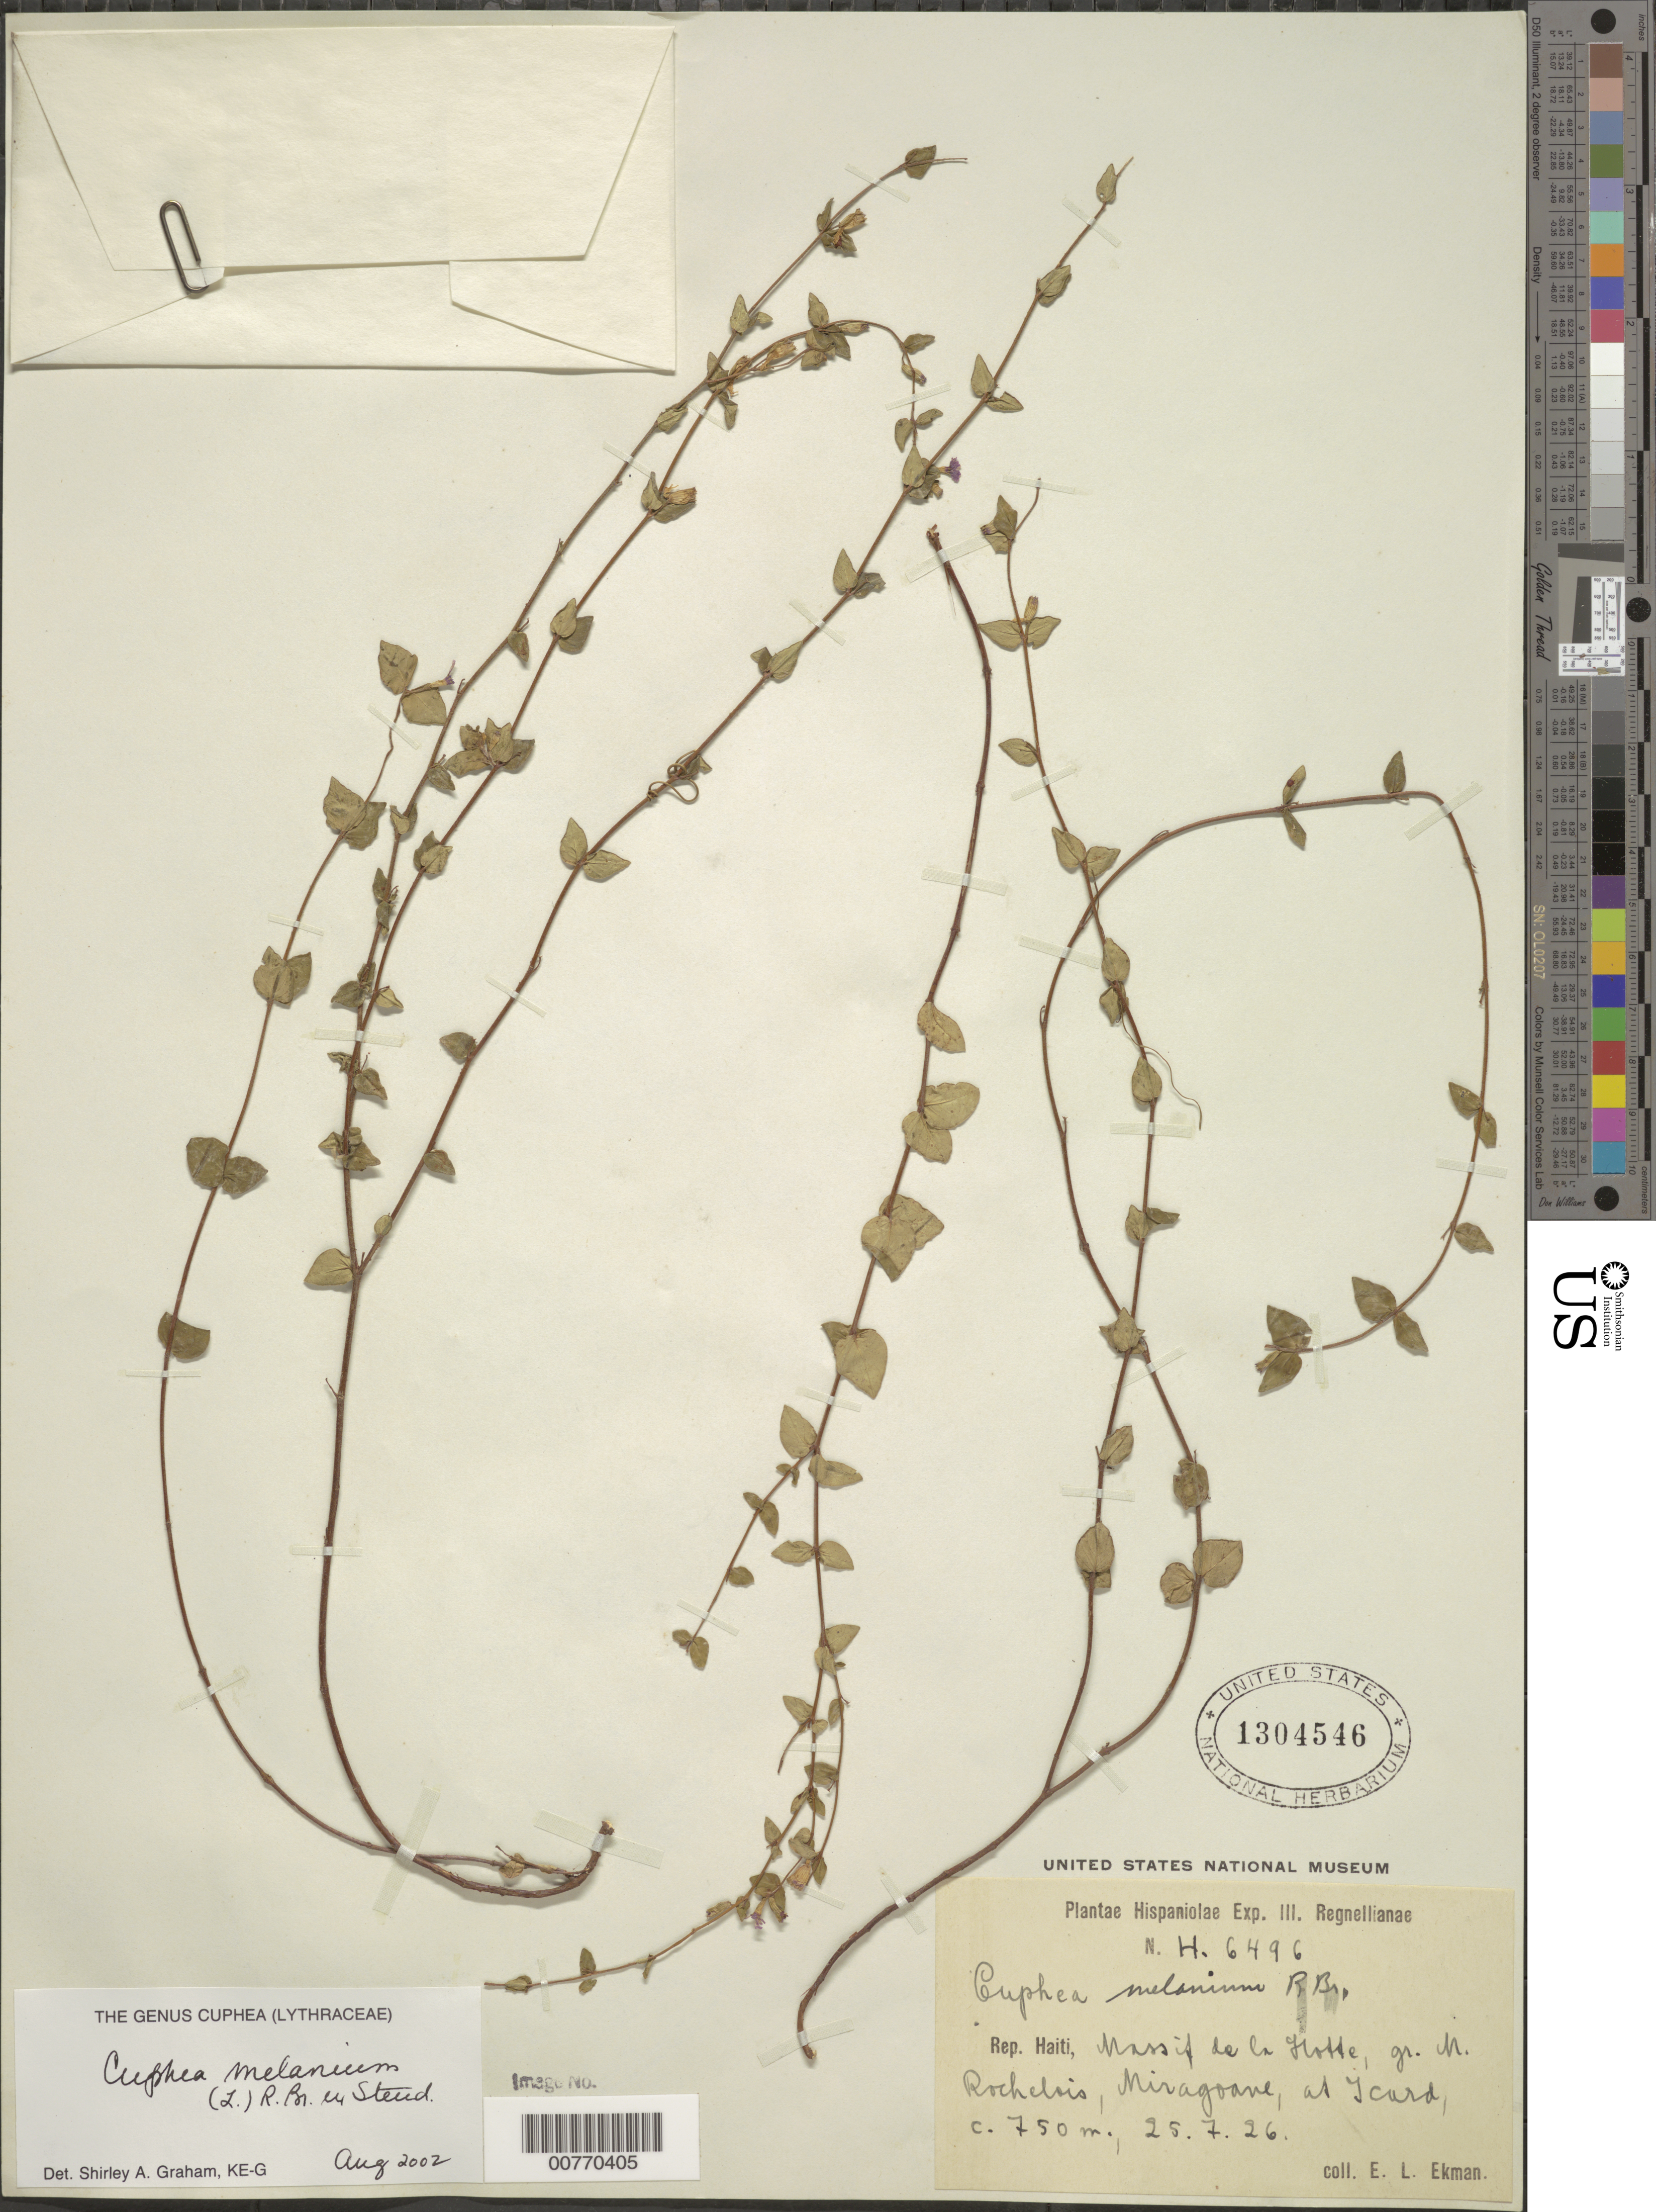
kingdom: Plantae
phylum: Tracheophyta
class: Magnoliopsida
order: Myrtales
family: Lythraceae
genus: Cuphea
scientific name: Cuphea melanium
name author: (L.) Cramer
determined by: Graham, Shirley Ann Tousch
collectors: E. L. Ekman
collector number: H 6496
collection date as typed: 25 Jul 1926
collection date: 1926-07-25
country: Haiti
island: Hispaniola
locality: Massif de la Hotte, gr. N. Rochelois, Miragoane, ad Lcard.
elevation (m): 750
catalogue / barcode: US 1304546